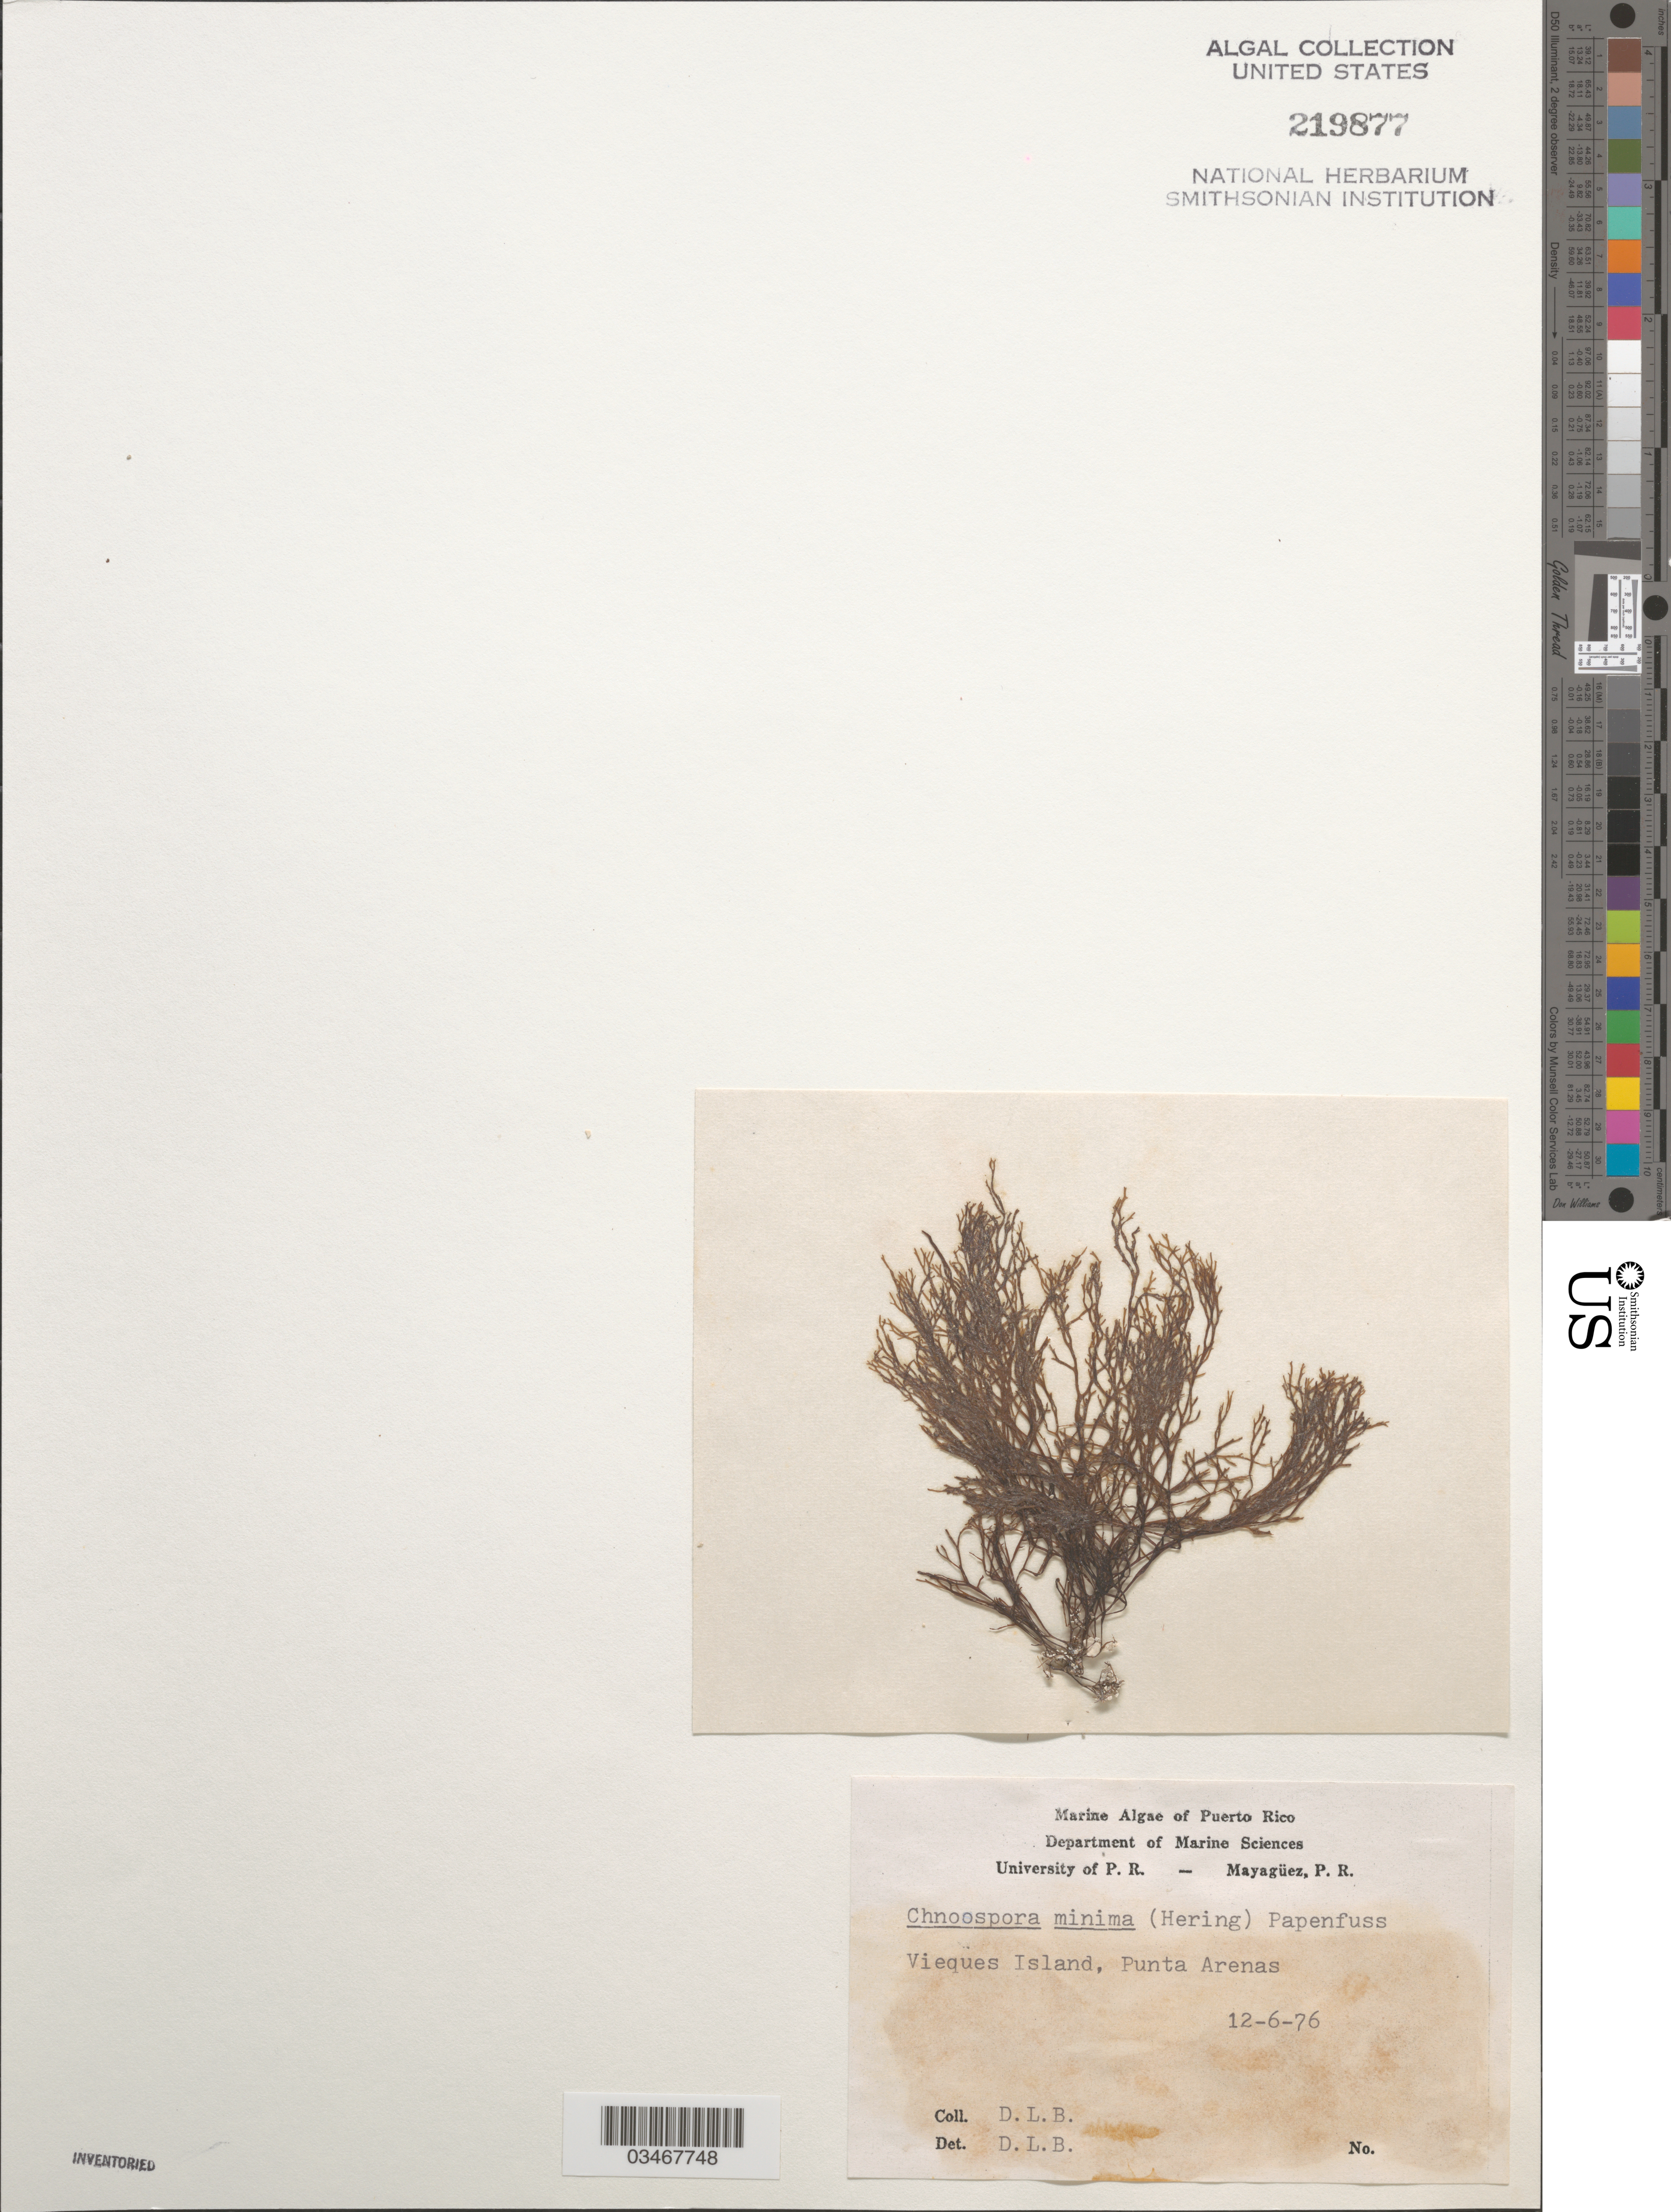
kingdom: Chromista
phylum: Ochrophyta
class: Phaeophyceae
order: Scytosiphonales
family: Scytosiphonaceae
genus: Chnoospora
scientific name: Chnoospora minima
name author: (Hering) Papenf.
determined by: Ballantine, D. L.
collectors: D.L. Ballantine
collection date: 1976-12-06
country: Puerto Rico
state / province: Vieques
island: Vieques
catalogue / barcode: US 219877